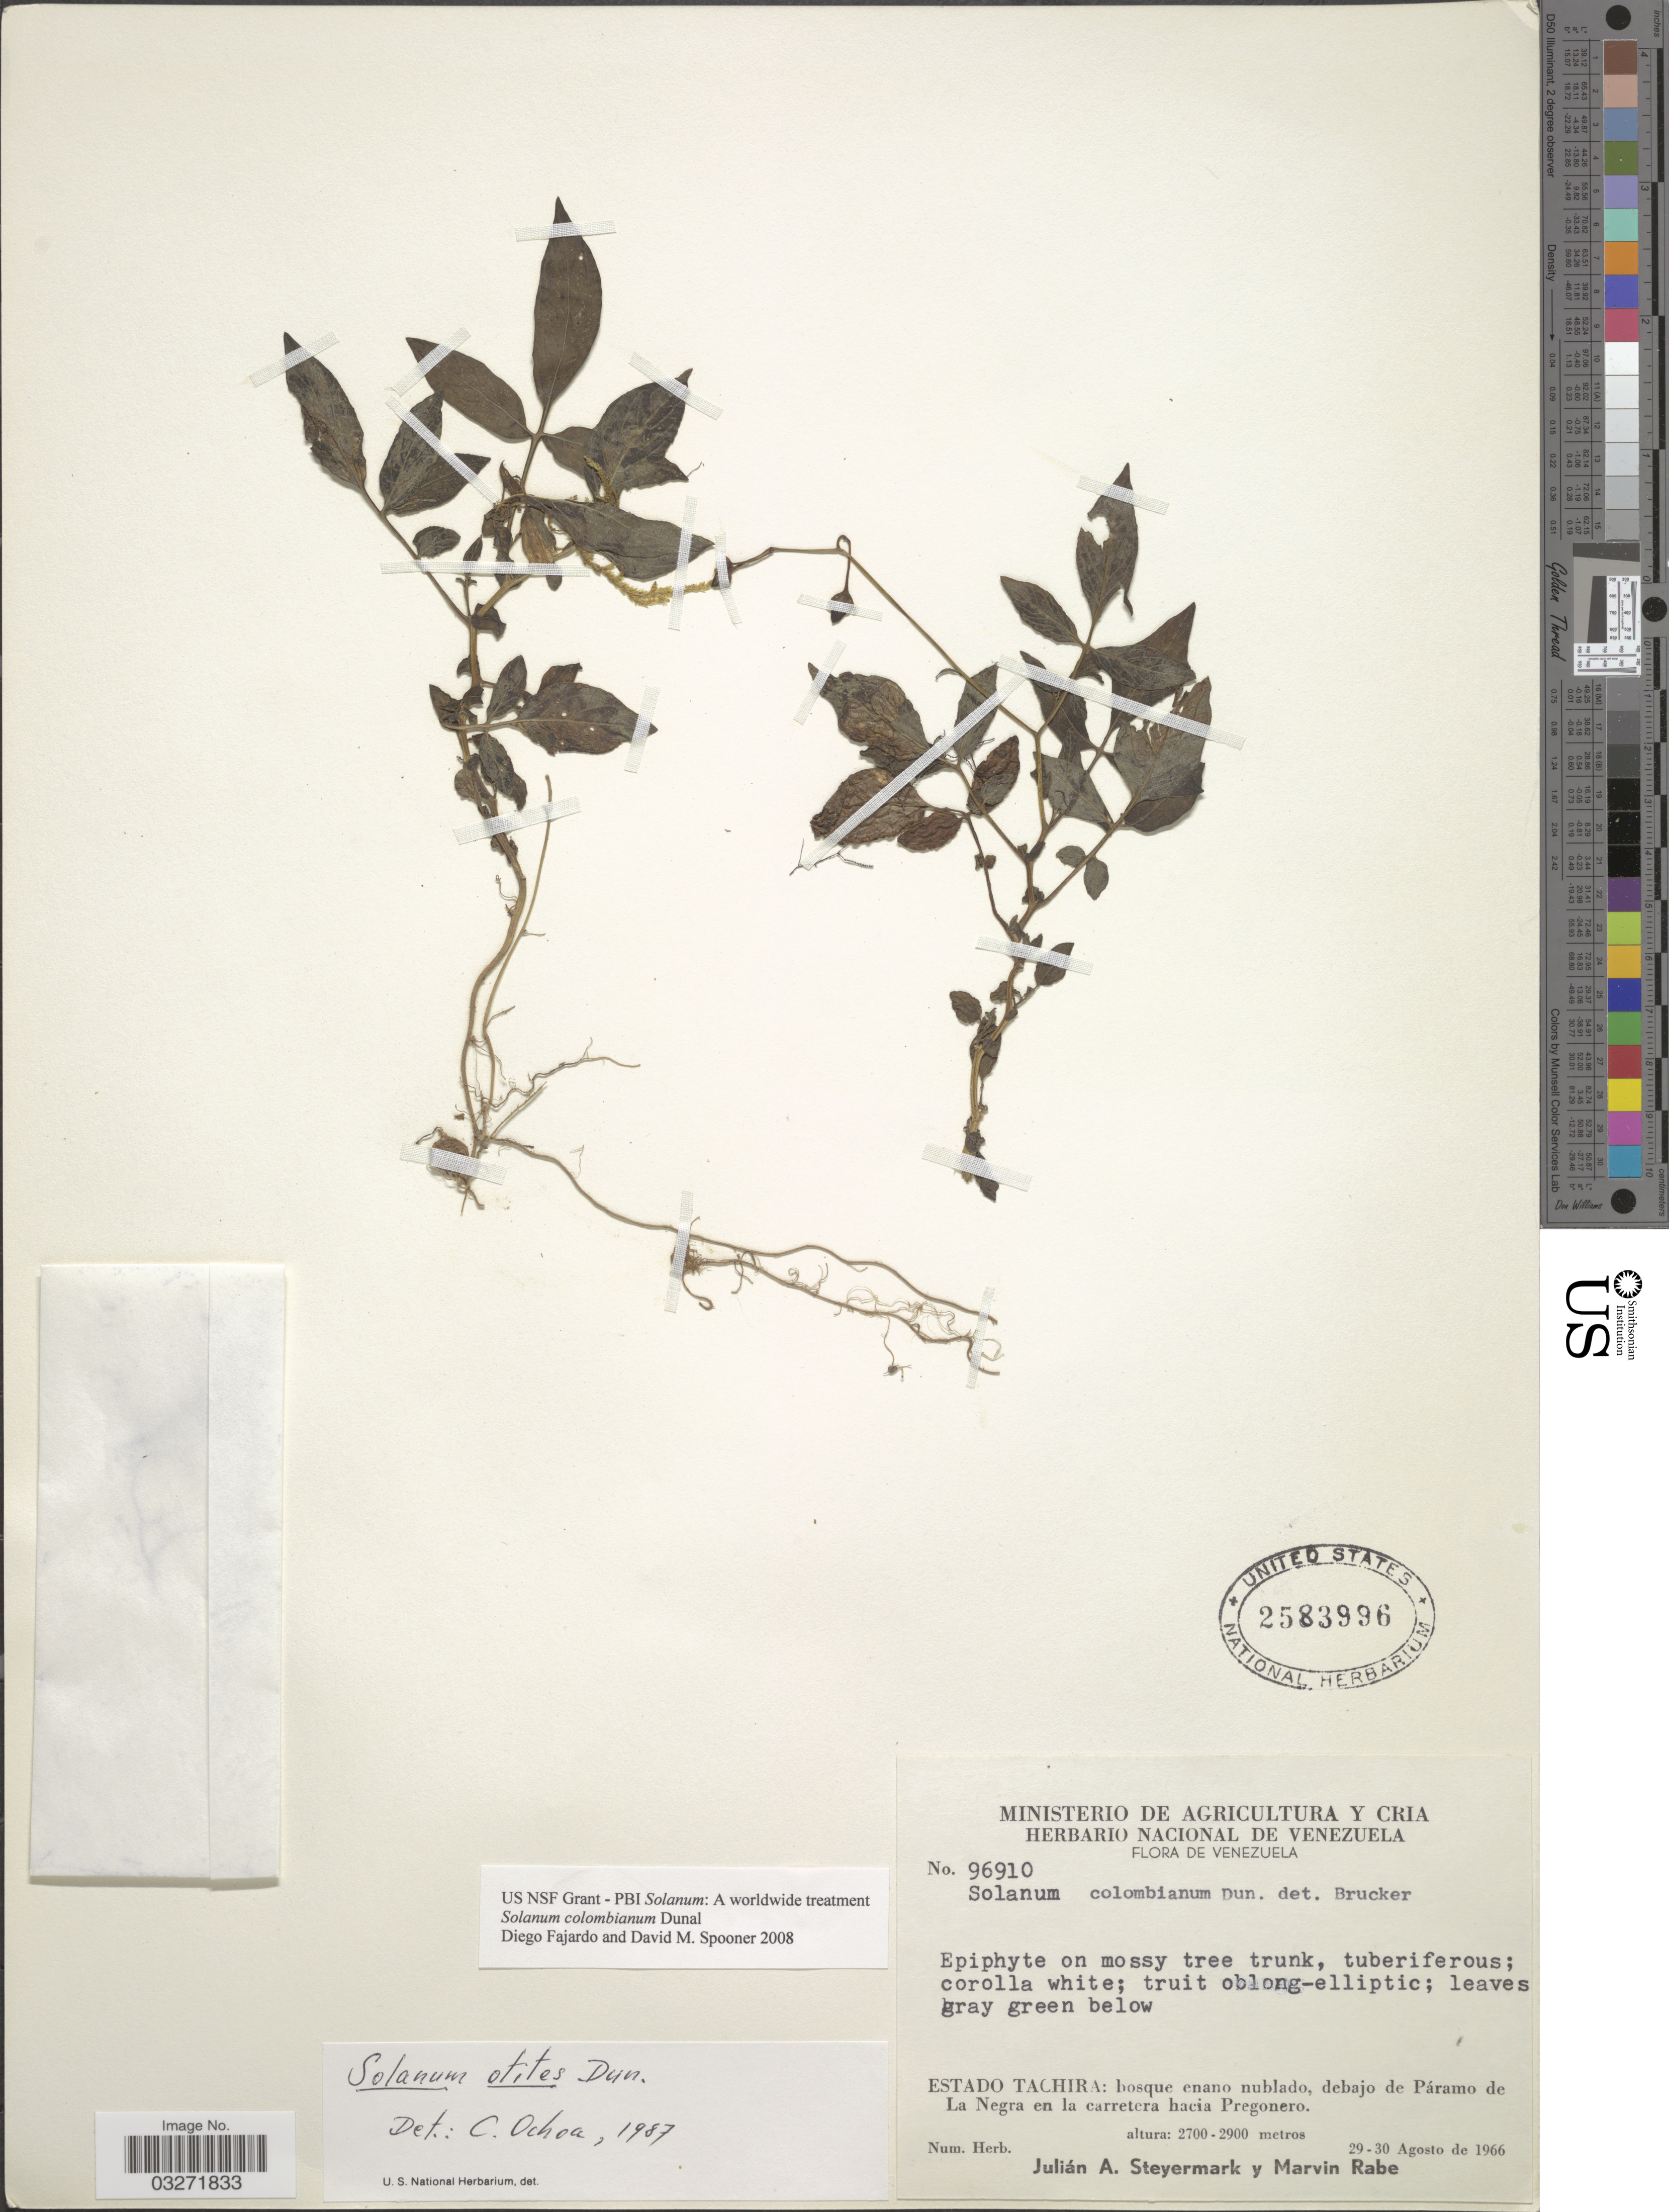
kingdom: Plantae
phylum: Tracheophyta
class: Magnoliopsida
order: Solanales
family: Solanaceae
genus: Solanum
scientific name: Solanum colombianum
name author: Dunal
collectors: J. Steyermark & M. Rabe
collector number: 96910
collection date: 1966-08-29/1966-08-30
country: Venezuela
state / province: Tachira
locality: Bosque enano nublado, debajo de Páramo de La Negra en la carretera hacia Pregonero.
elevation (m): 2700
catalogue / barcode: US 2583996